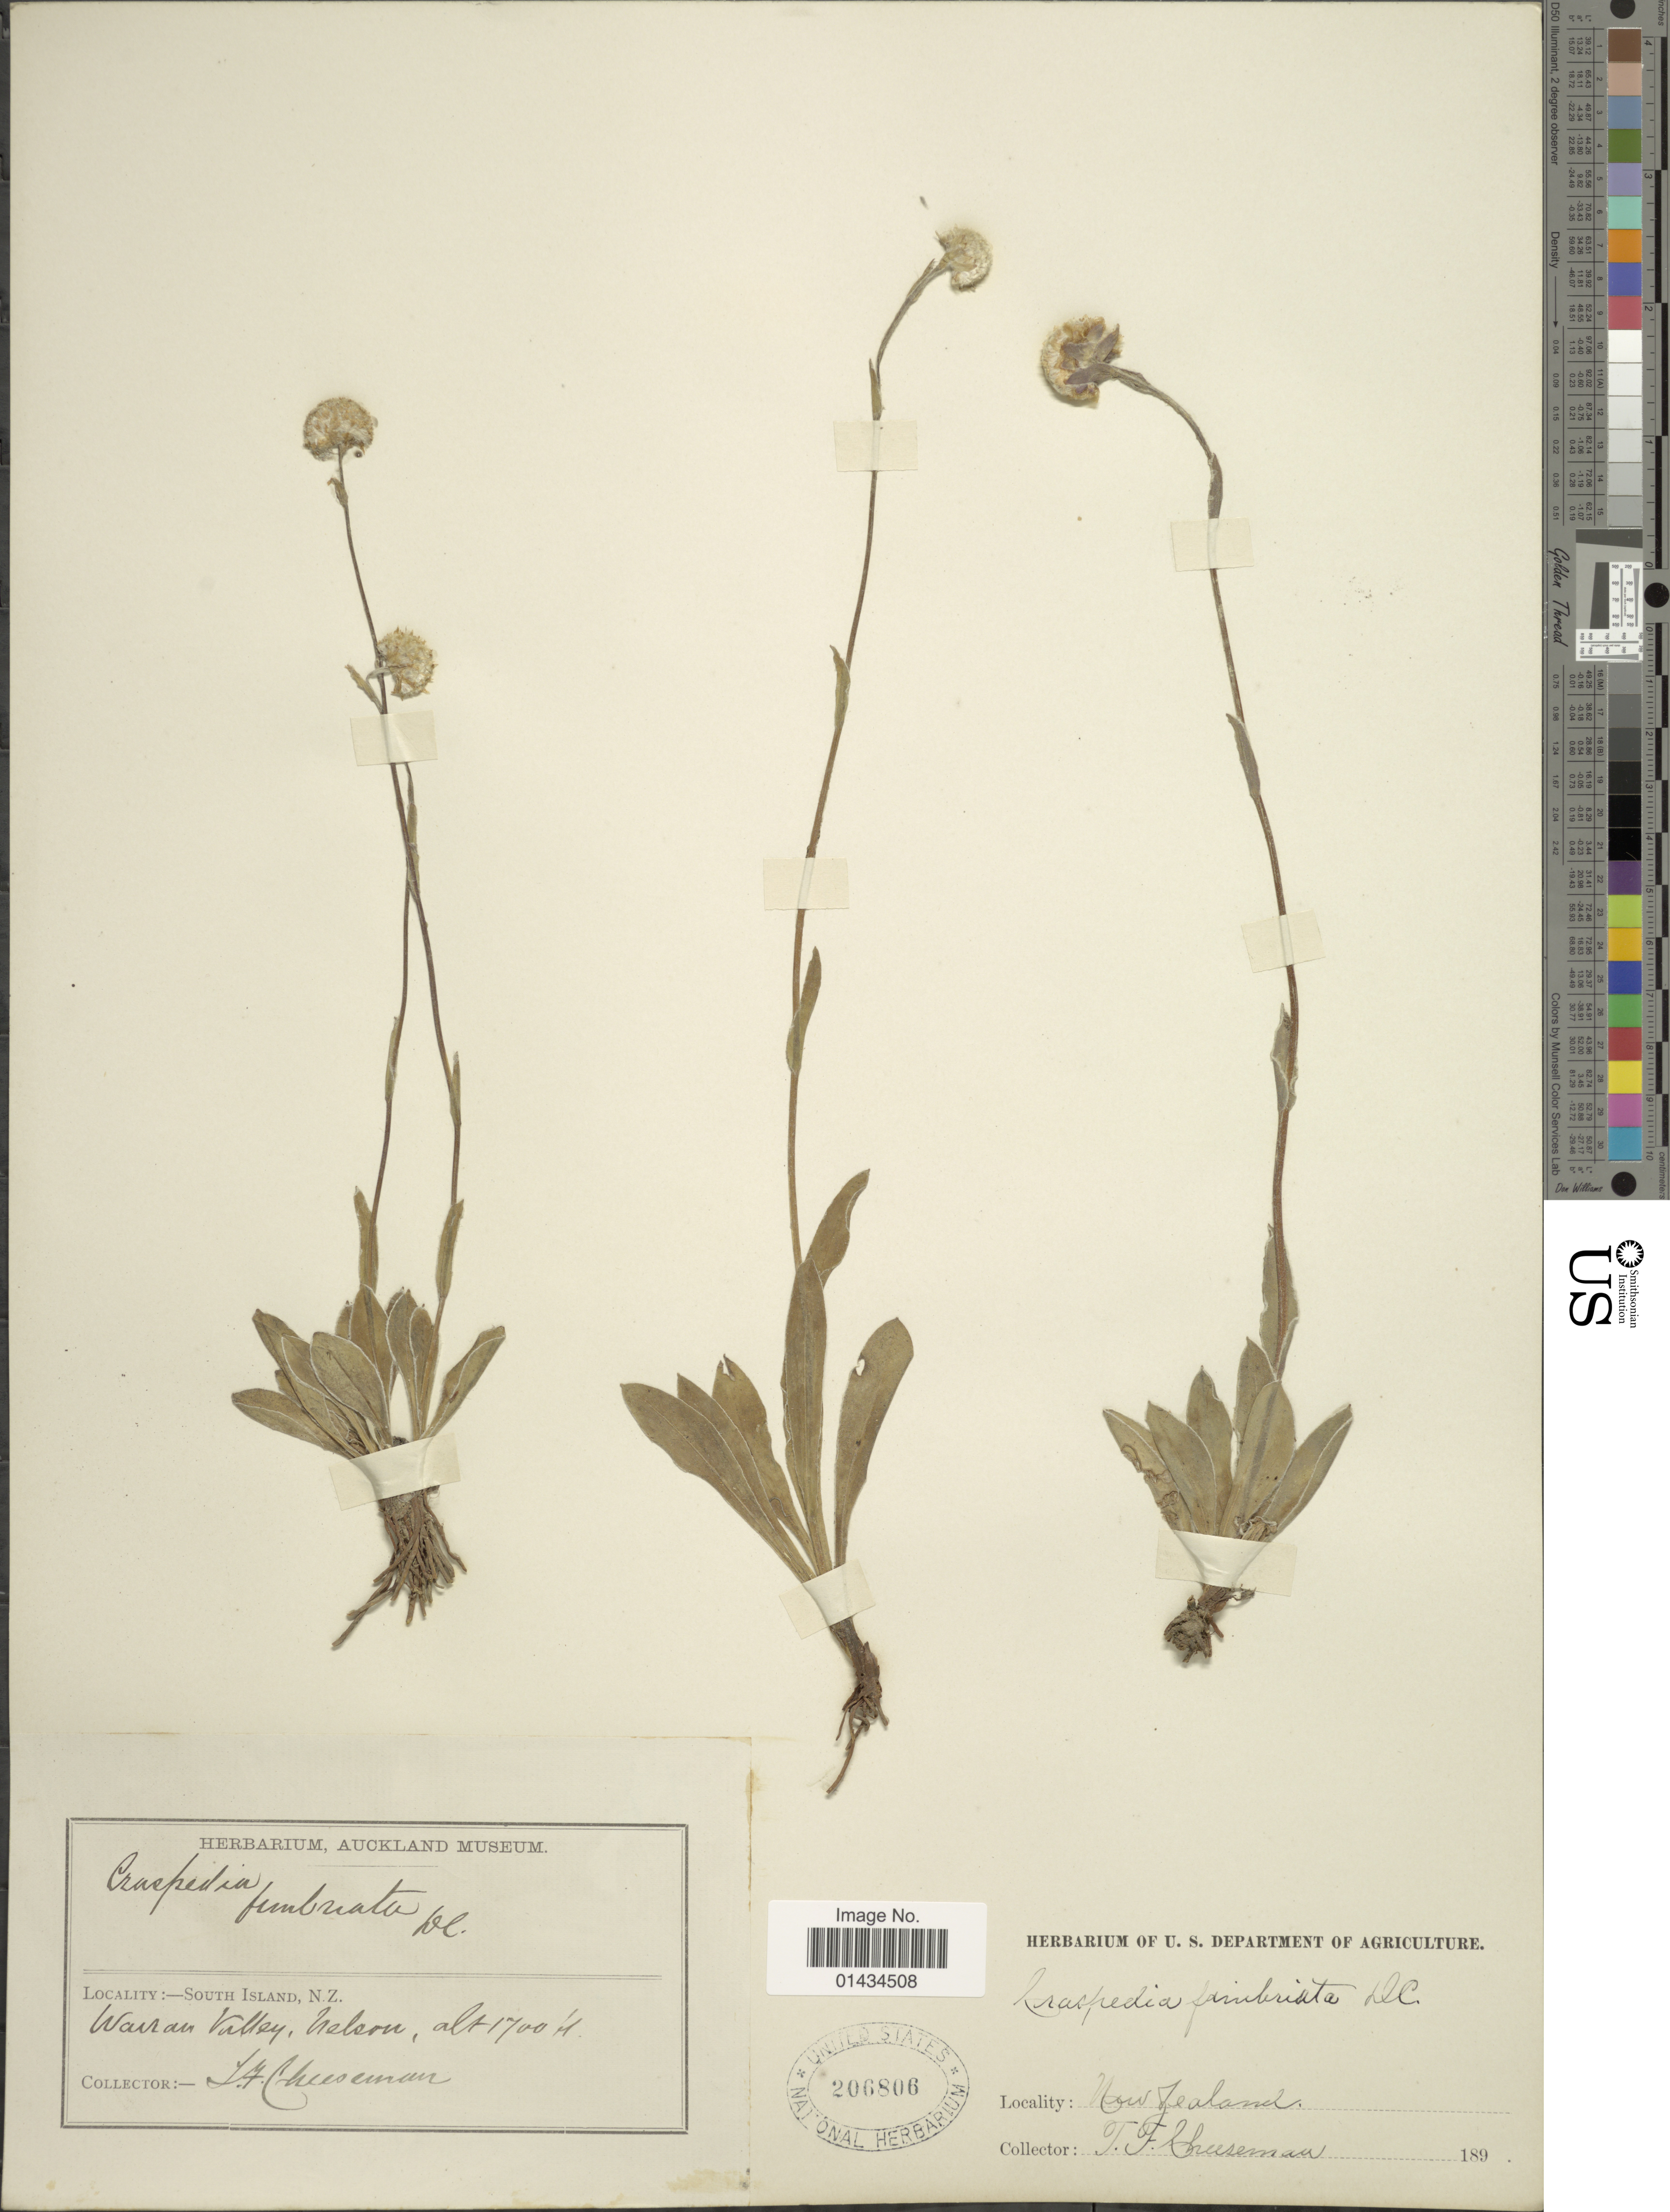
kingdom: Plantae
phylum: Tracheophyta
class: Magnoliopsida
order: Asterales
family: Asteraceae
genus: Craspedia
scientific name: Craspedia uniflora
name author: G. Forst.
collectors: T. F. Cheeseman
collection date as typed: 189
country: New Zealand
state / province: Nelson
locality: South Island, Wairau Valley, Nelson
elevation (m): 518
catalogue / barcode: US 206806